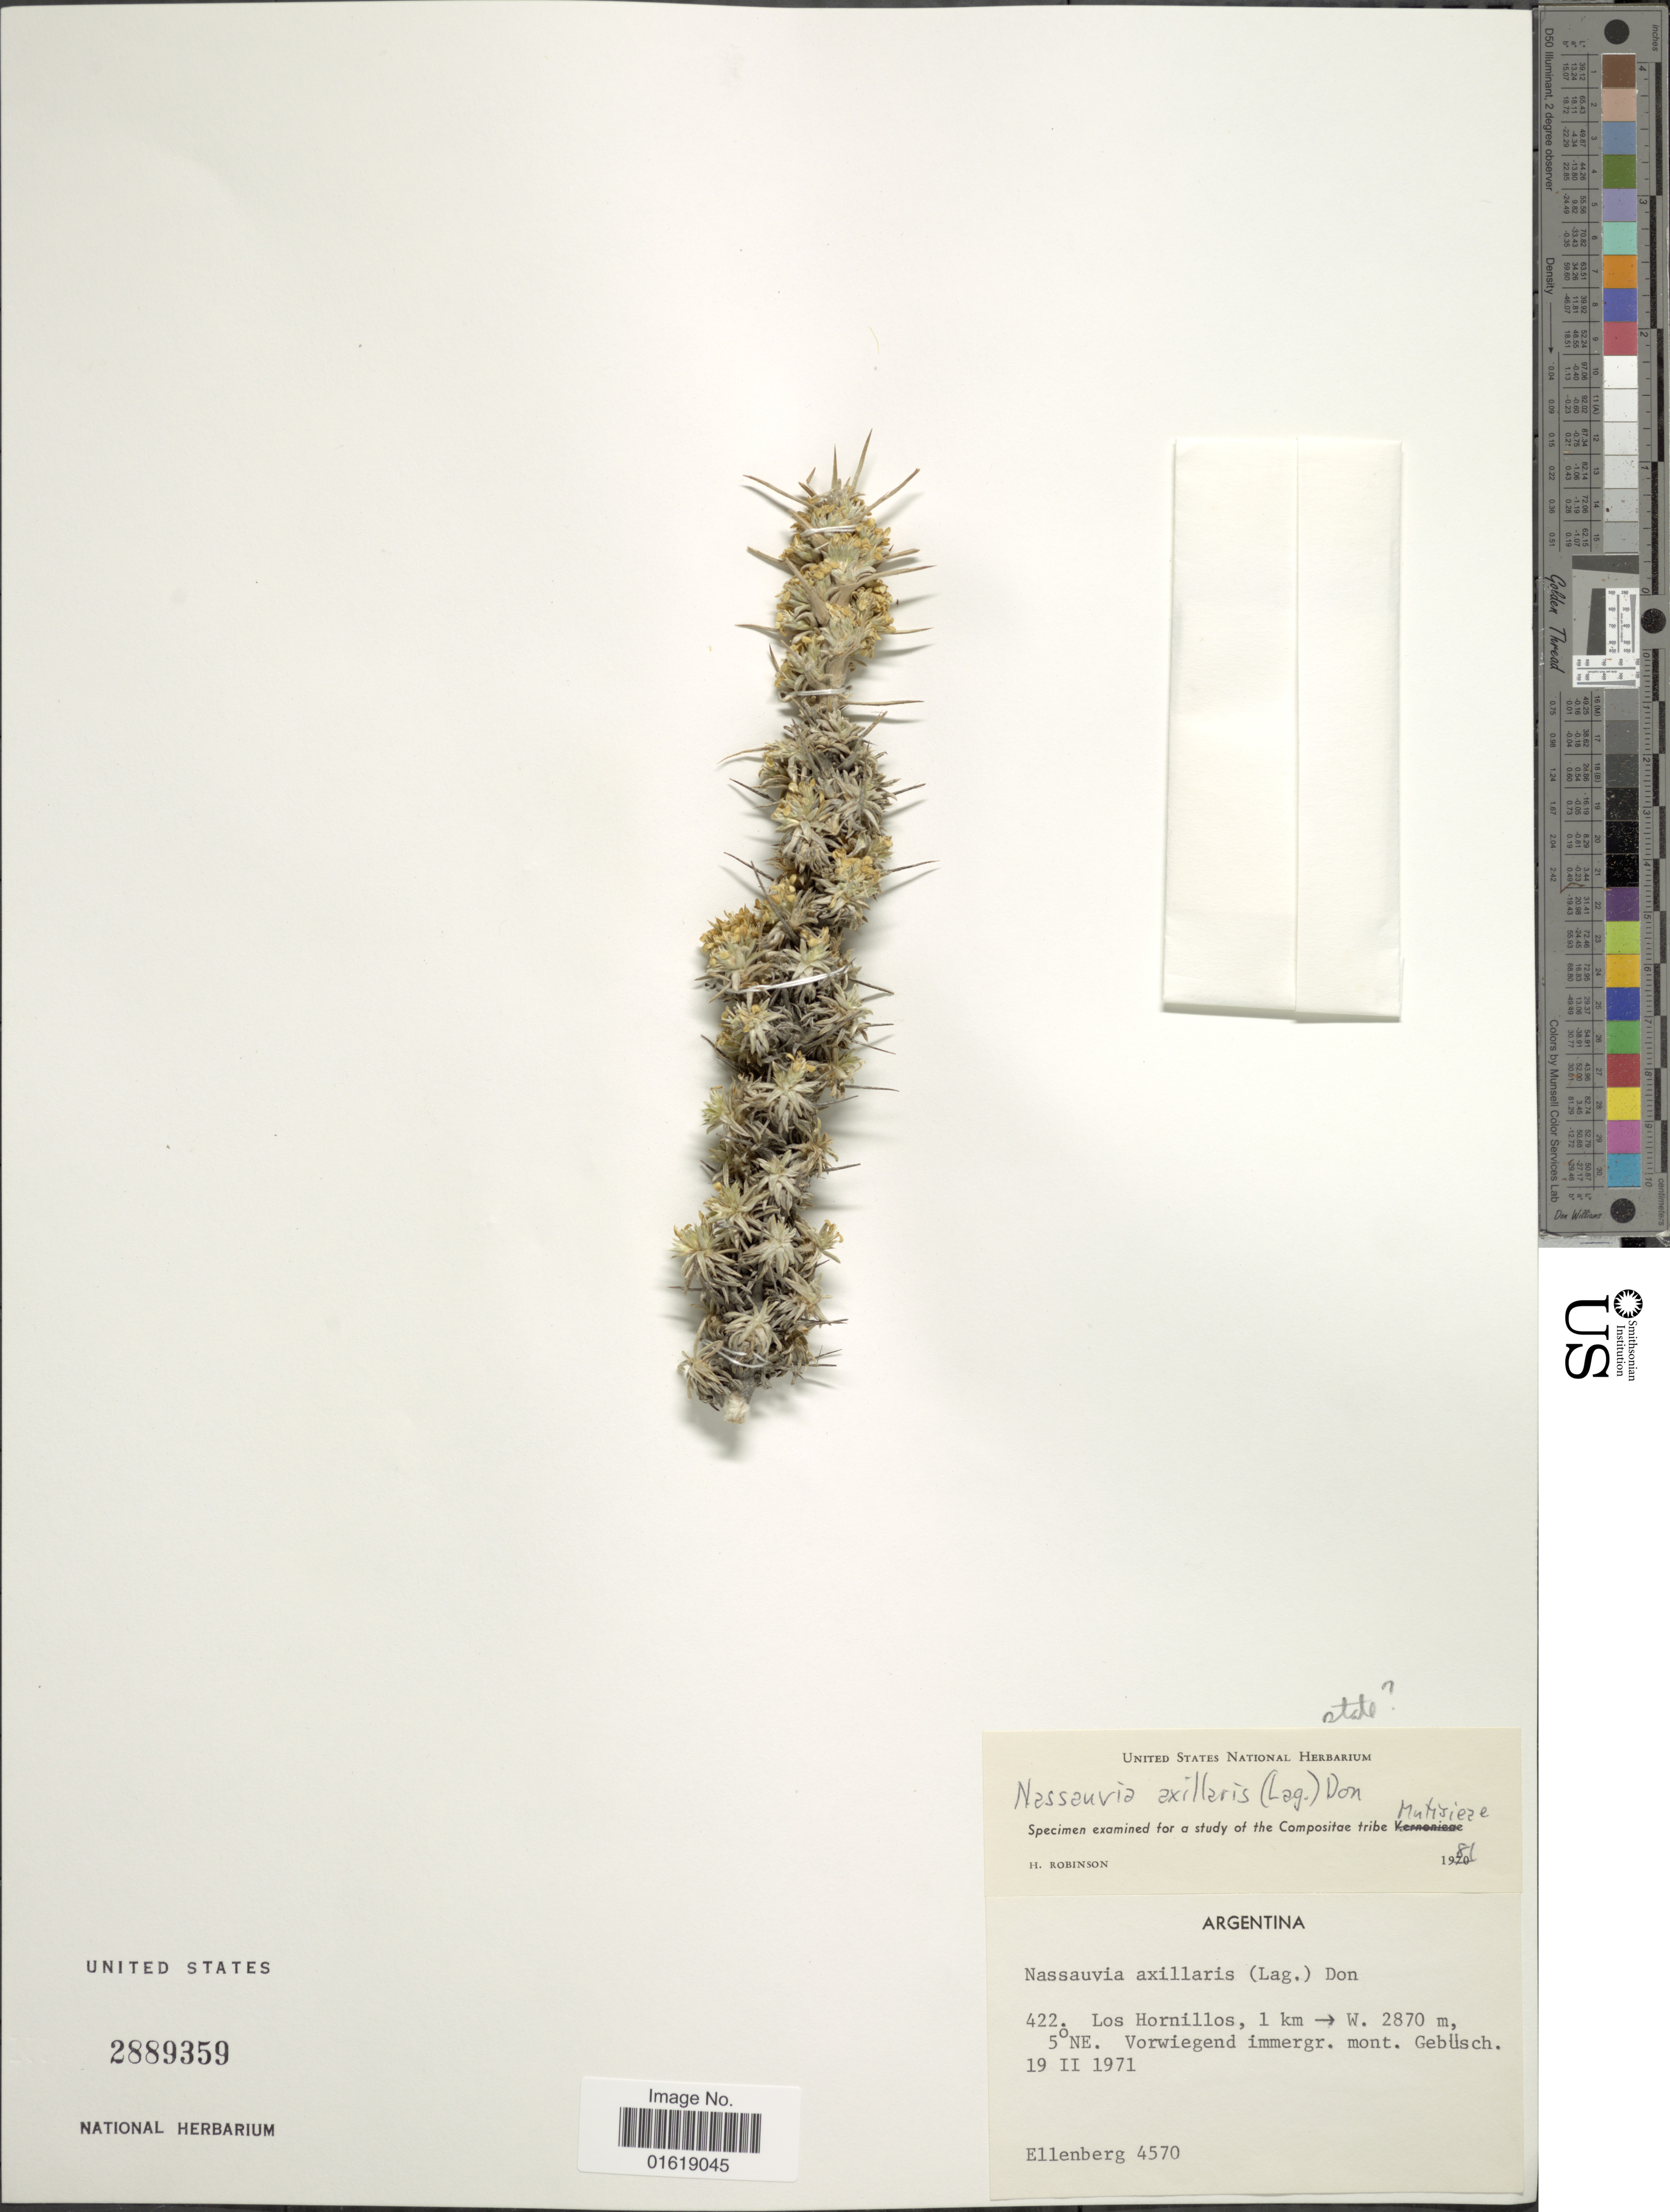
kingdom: Plantae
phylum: Tracheophyta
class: Magnoliopsida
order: Asterales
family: Asteraceae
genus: Nassauvia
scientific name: Nassauvia axillaris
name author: D. Don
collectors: H. Ellenberg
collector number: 4570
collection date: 1971-02-19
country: Argentina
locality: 422. Los Hornillos, 1 km -> W. 5° NE. Vorwiegend immergr. mont. Gebüsch.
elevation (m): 2870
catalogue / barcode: US 2889359